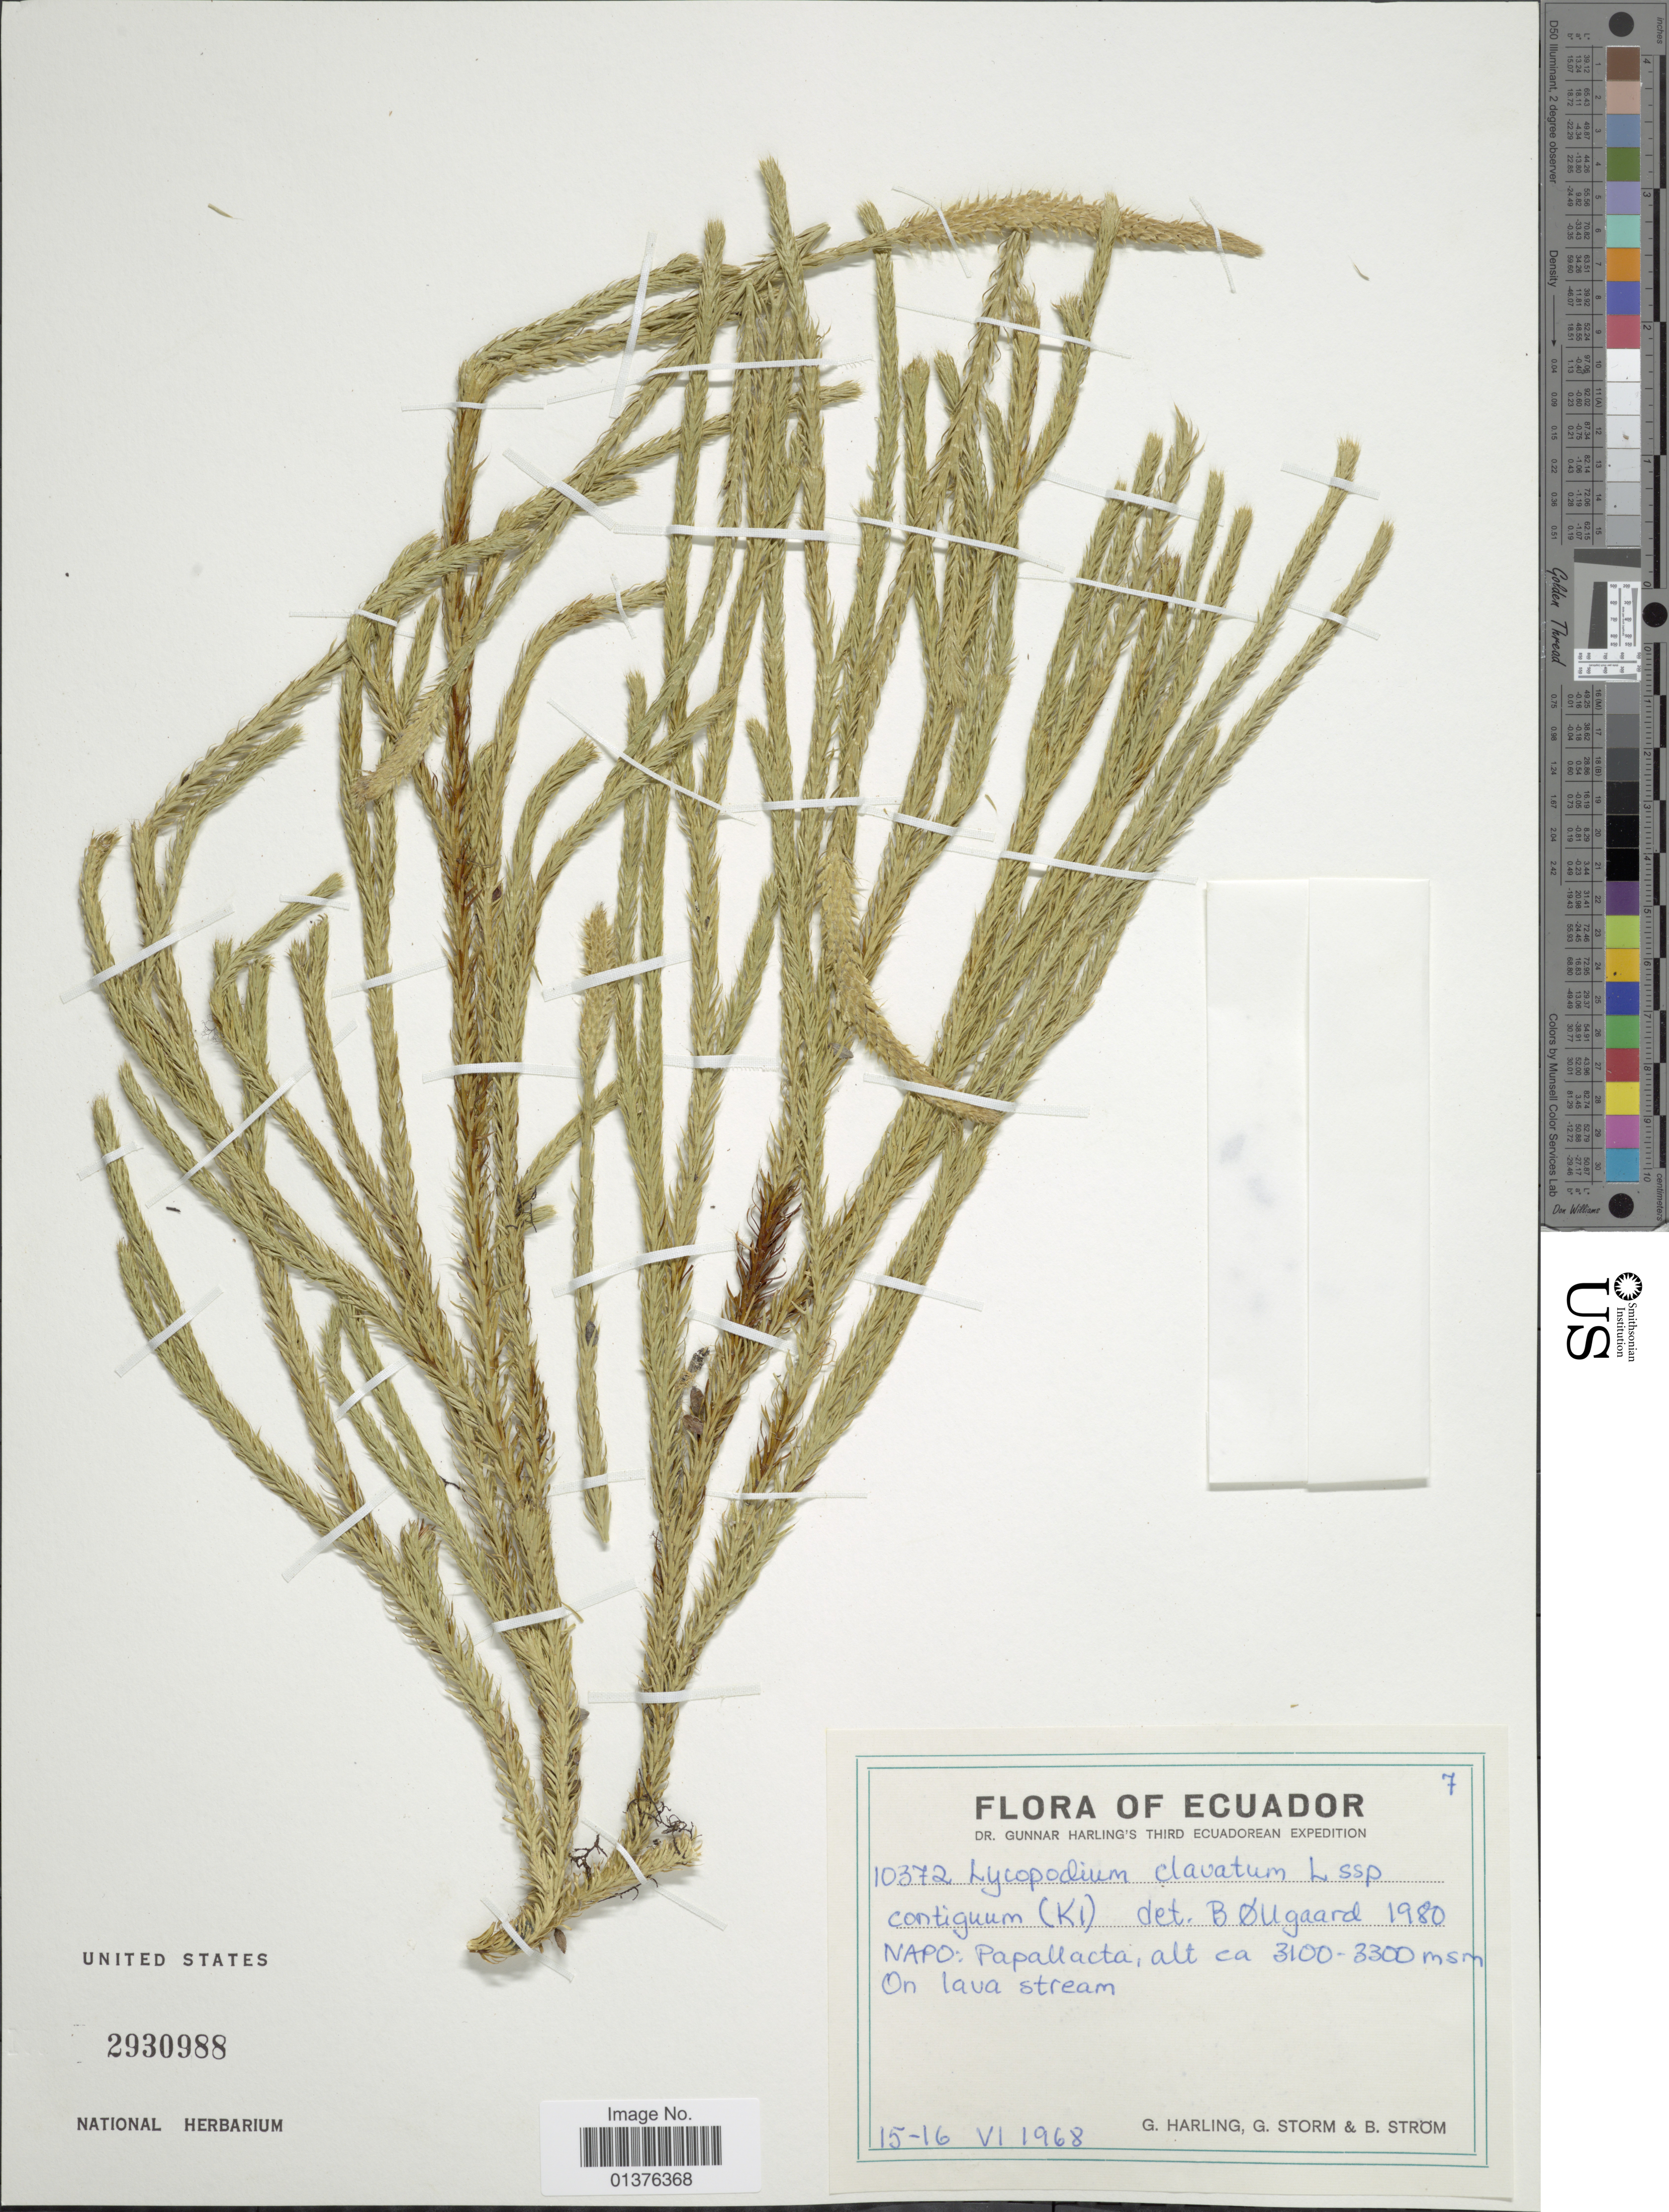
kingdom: Plantae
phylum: Tracheophyta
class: Lycopodiopsida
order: Lycopodiales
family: Lycopodiaceae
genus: Lycopodium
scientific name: Lycopodium clavatum subsp. contiguum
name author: (Klotzsch) B. Øllg.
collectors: G. Harling, G. Storm & B. Strom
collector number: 7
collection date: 1968-06-15/1968-06-16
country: Ecuador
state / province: Napo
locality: Papallacta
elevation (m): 3100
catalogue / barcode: US 2930988